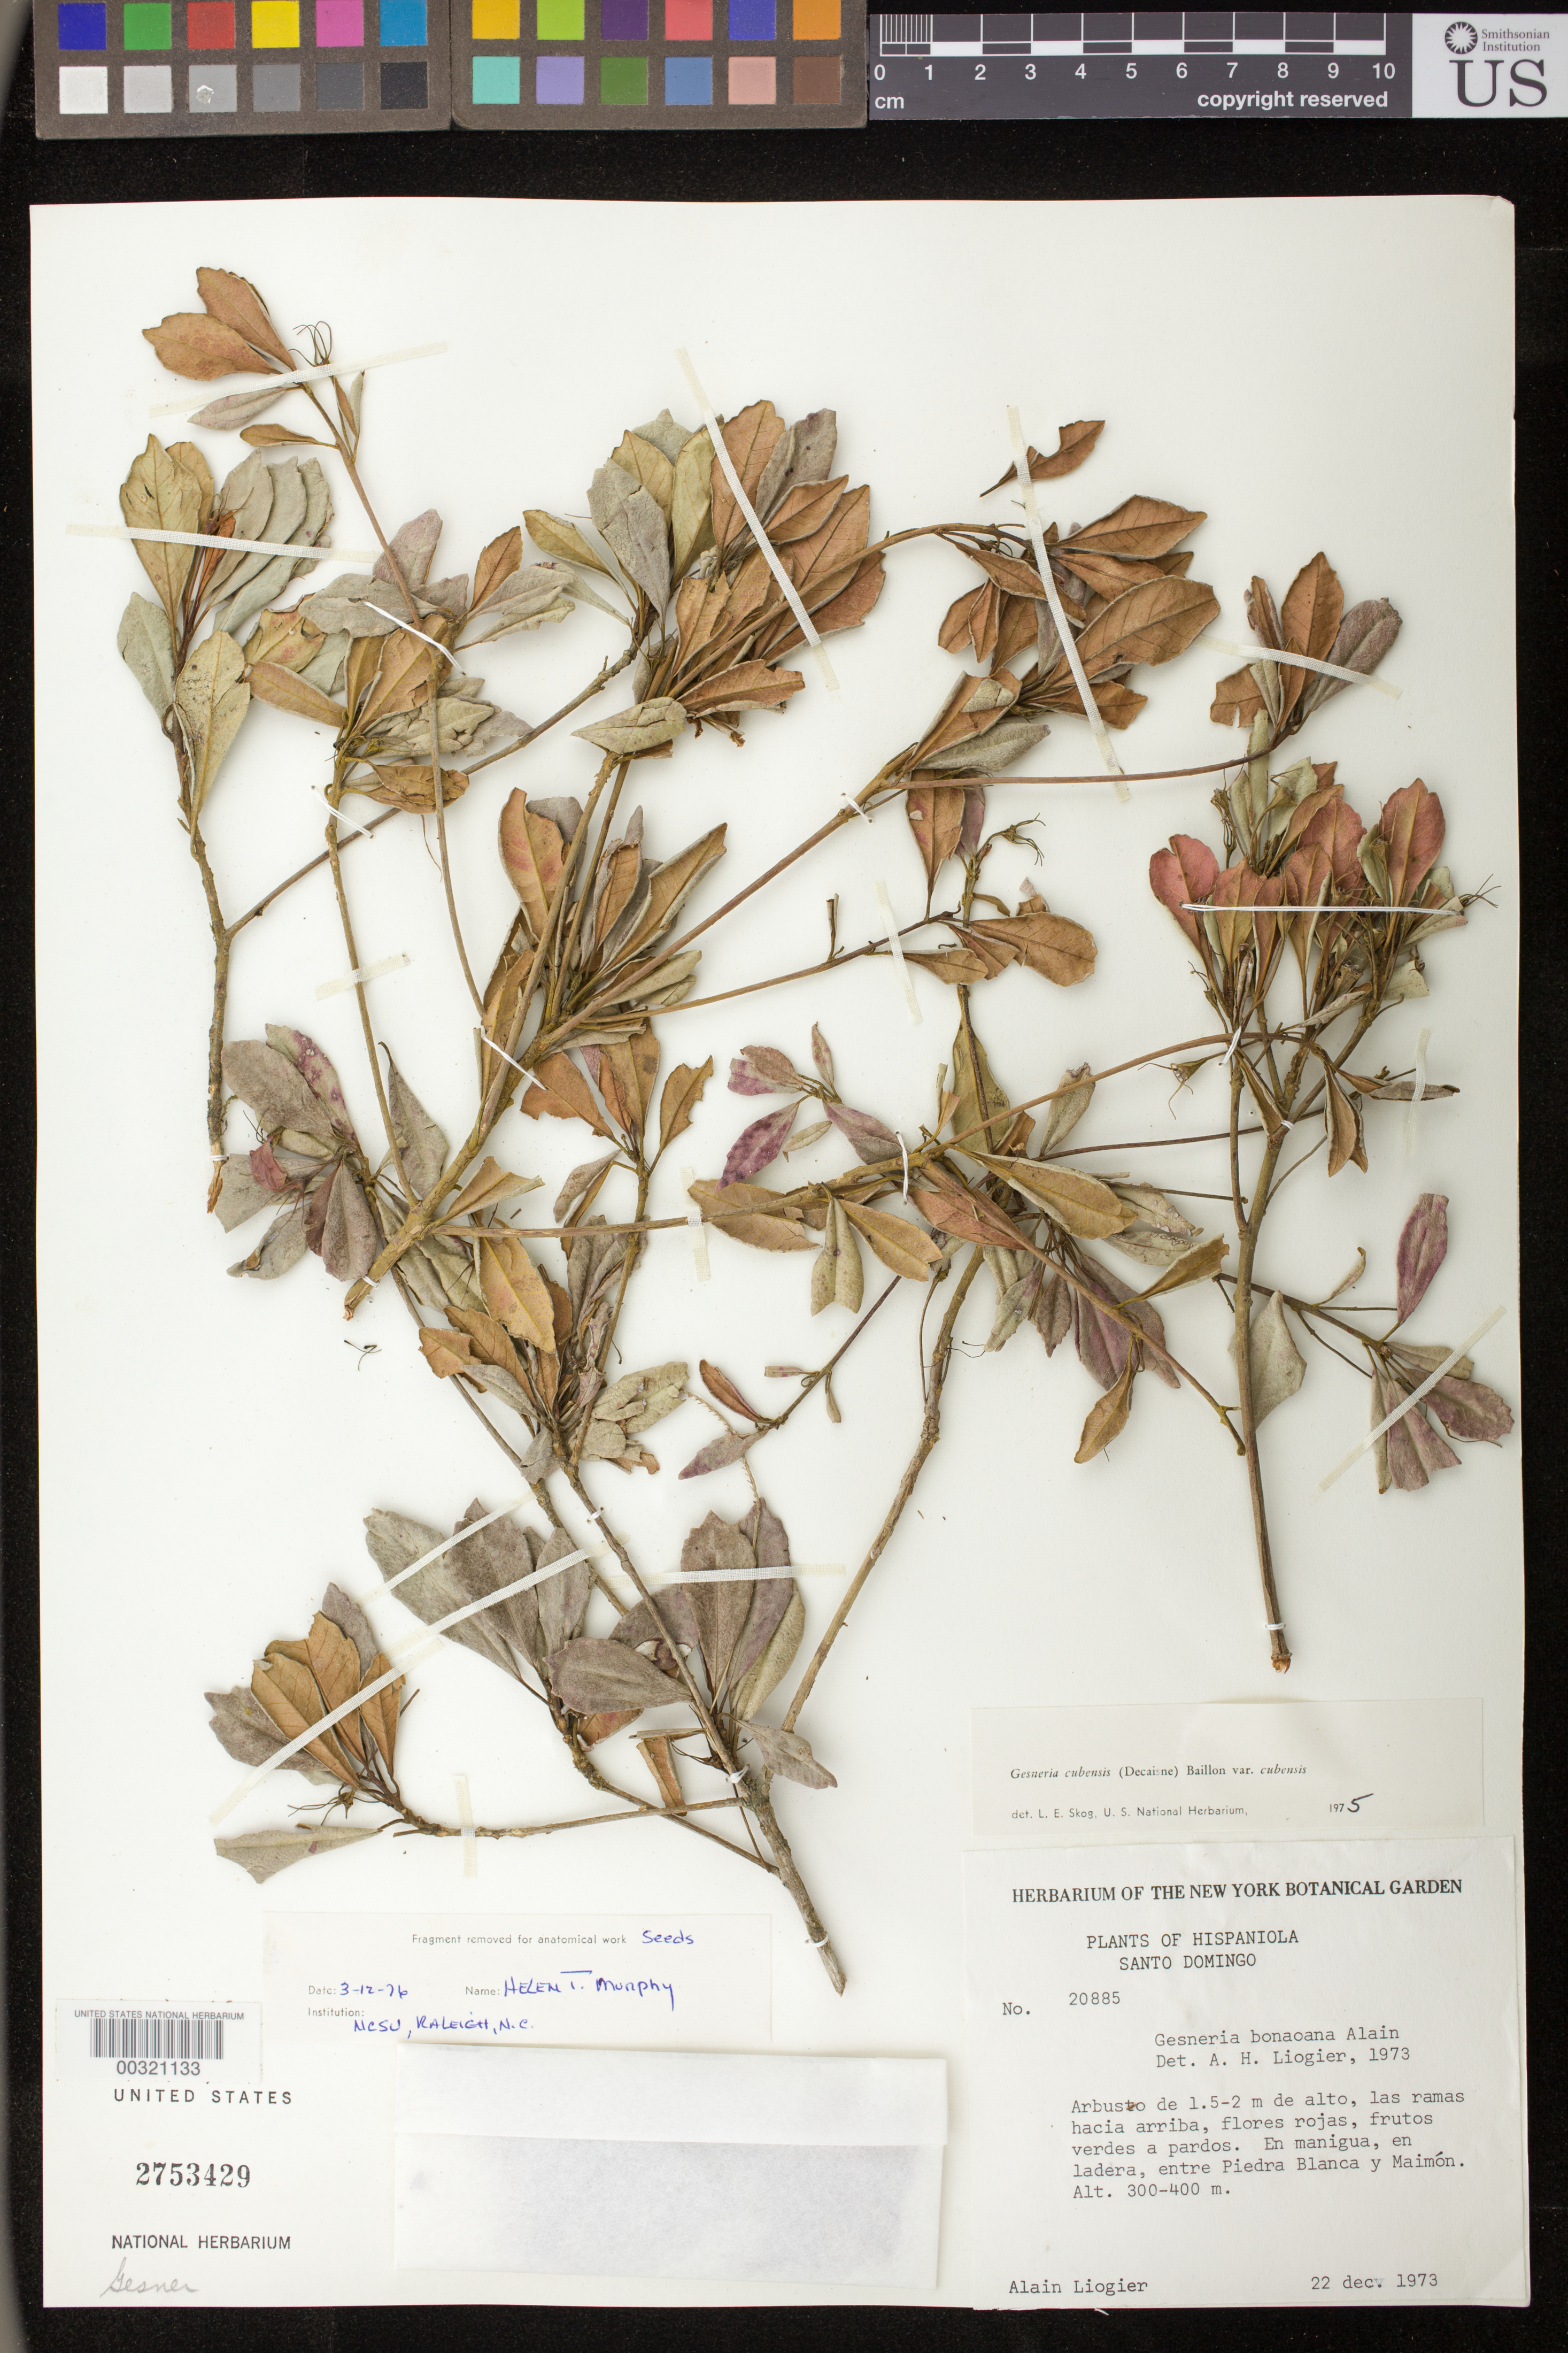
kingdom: Plantae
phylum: Tracheophyta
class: Magnoliopsida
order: Lamiales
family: Gesneriaceae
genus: Gesneria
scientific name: Gesneria cubensis var. cubensis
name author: (Decne.) Baill.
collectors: A. H. Liogier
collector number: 20885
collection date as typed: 22 Dec 1973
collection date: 1973-12-22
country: Dominican Republic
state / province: La Vega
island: Hispaniola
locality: Entre Piedra Blanca y Maimón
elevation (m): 300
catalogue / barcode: US 2753429